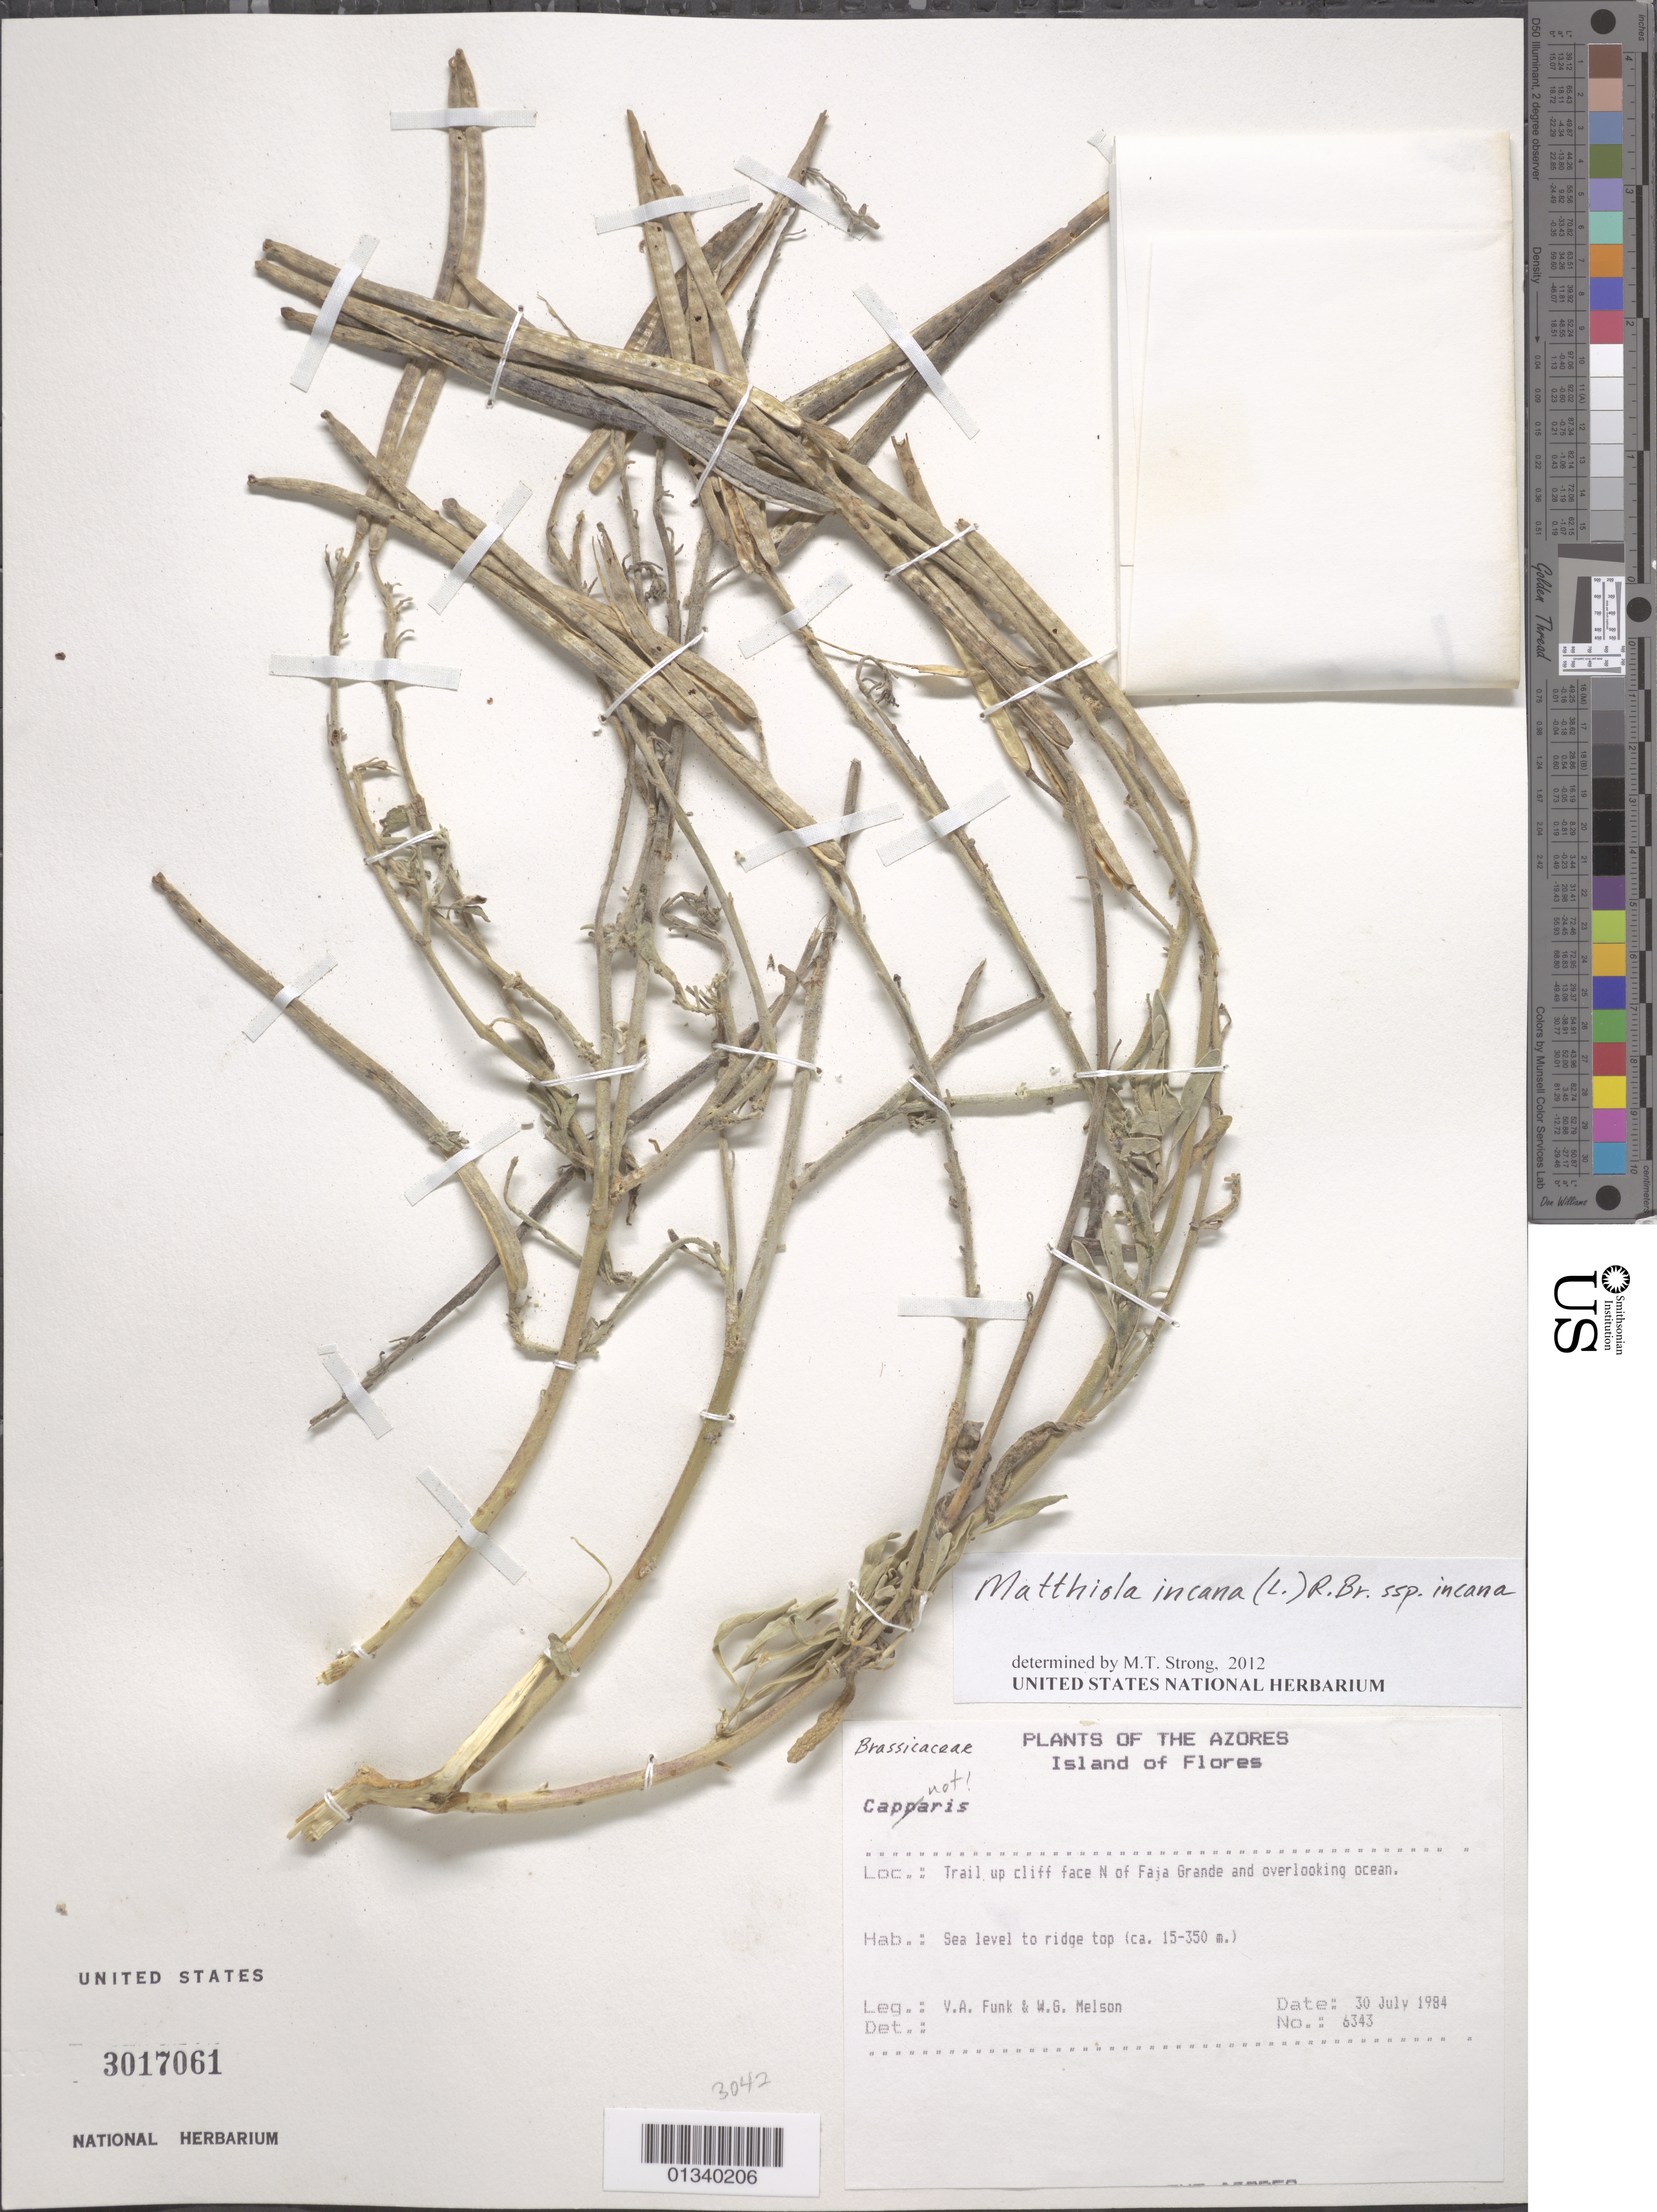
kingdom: Plantae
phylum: Tracheophyta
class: Magnoliopsida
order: Brassicales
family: Brassicaceae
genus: Matthiola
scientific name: Matthiola incana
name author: (L.) W.T. Aiton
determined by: Strong, Mark T., (BOT), Smithsonian Institution - National Museum of Natural History (UNITED STATES)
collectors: V. Funk & W. Melson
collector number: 6343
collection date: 1984-07-30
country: Portugal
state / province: Azores (Aut. Reg.)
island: Flores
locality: Island of Flores, Trail up cliff face N of Faja Grande and overlooking ocean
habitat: Sea level to ridge top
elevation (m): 15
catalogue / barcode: US 3017061